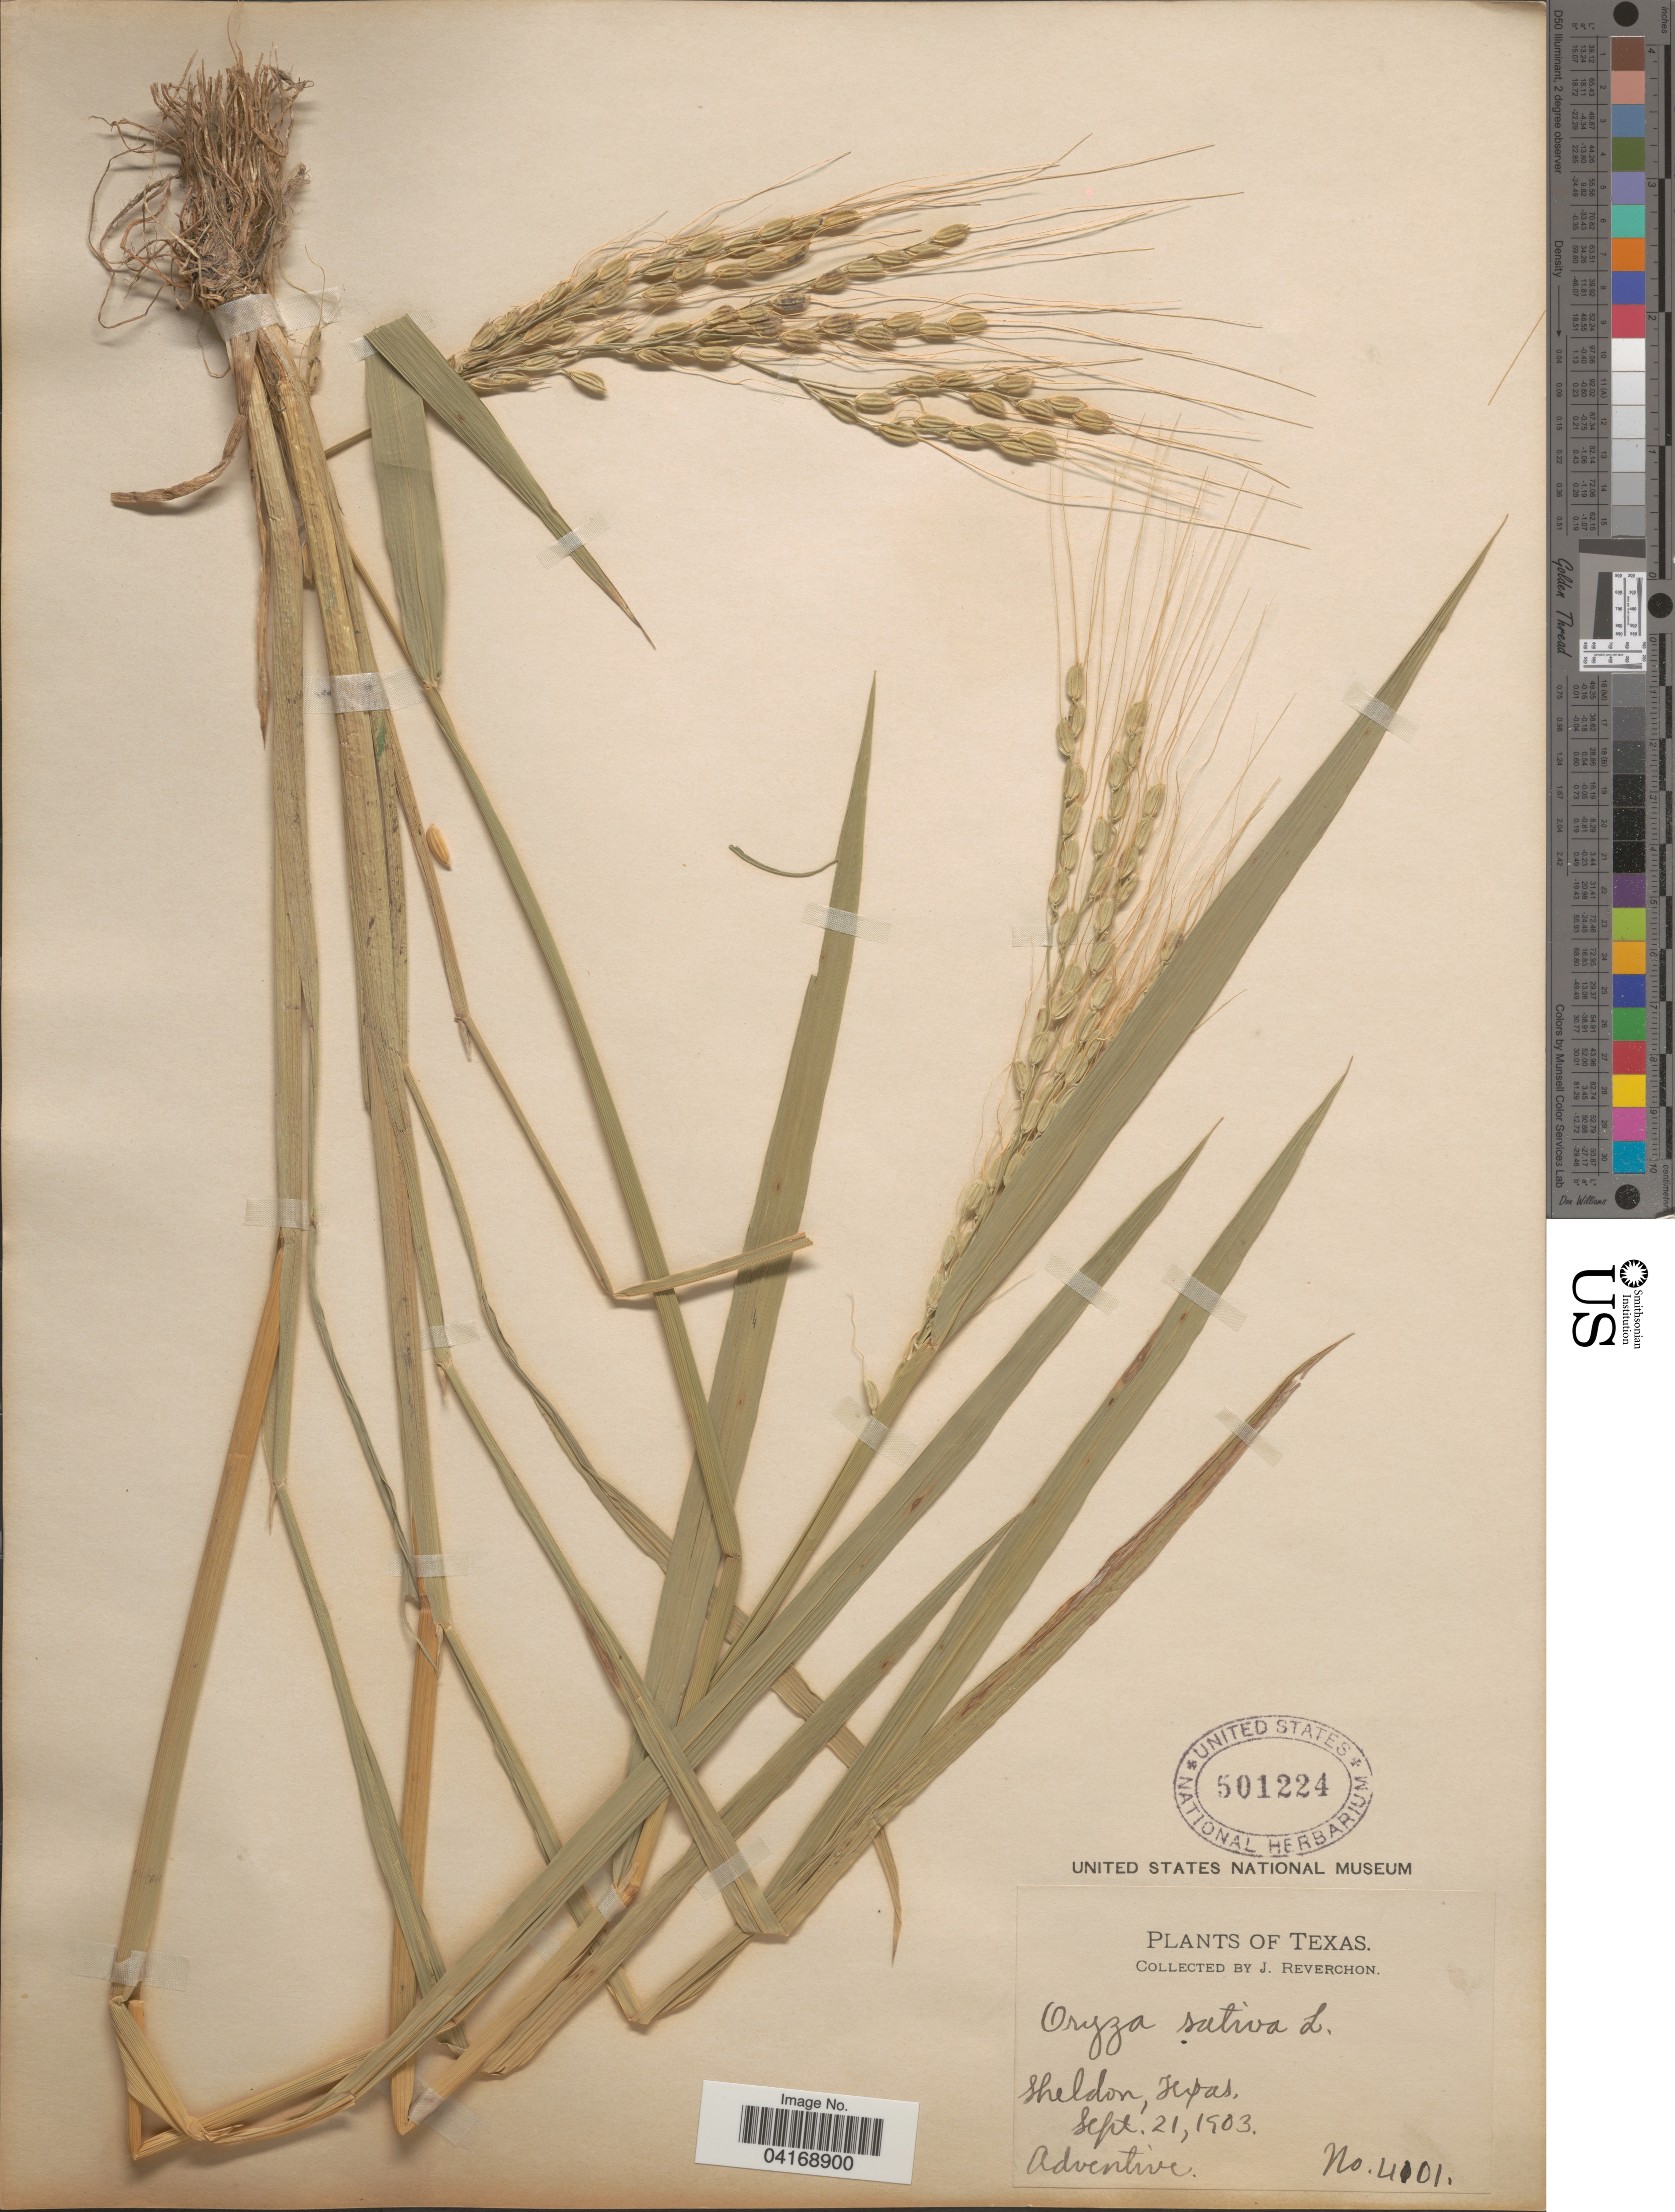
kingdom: Plantae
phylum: Tracheophyta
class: Liliopsida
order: Poales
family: Poaceae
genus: Oryza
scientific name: Oryza sativa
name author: L.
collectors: J. Reverchon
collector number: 4101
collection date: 1903-09-21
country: United States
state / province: Texas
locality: Sheldon.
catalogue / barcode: US 501224